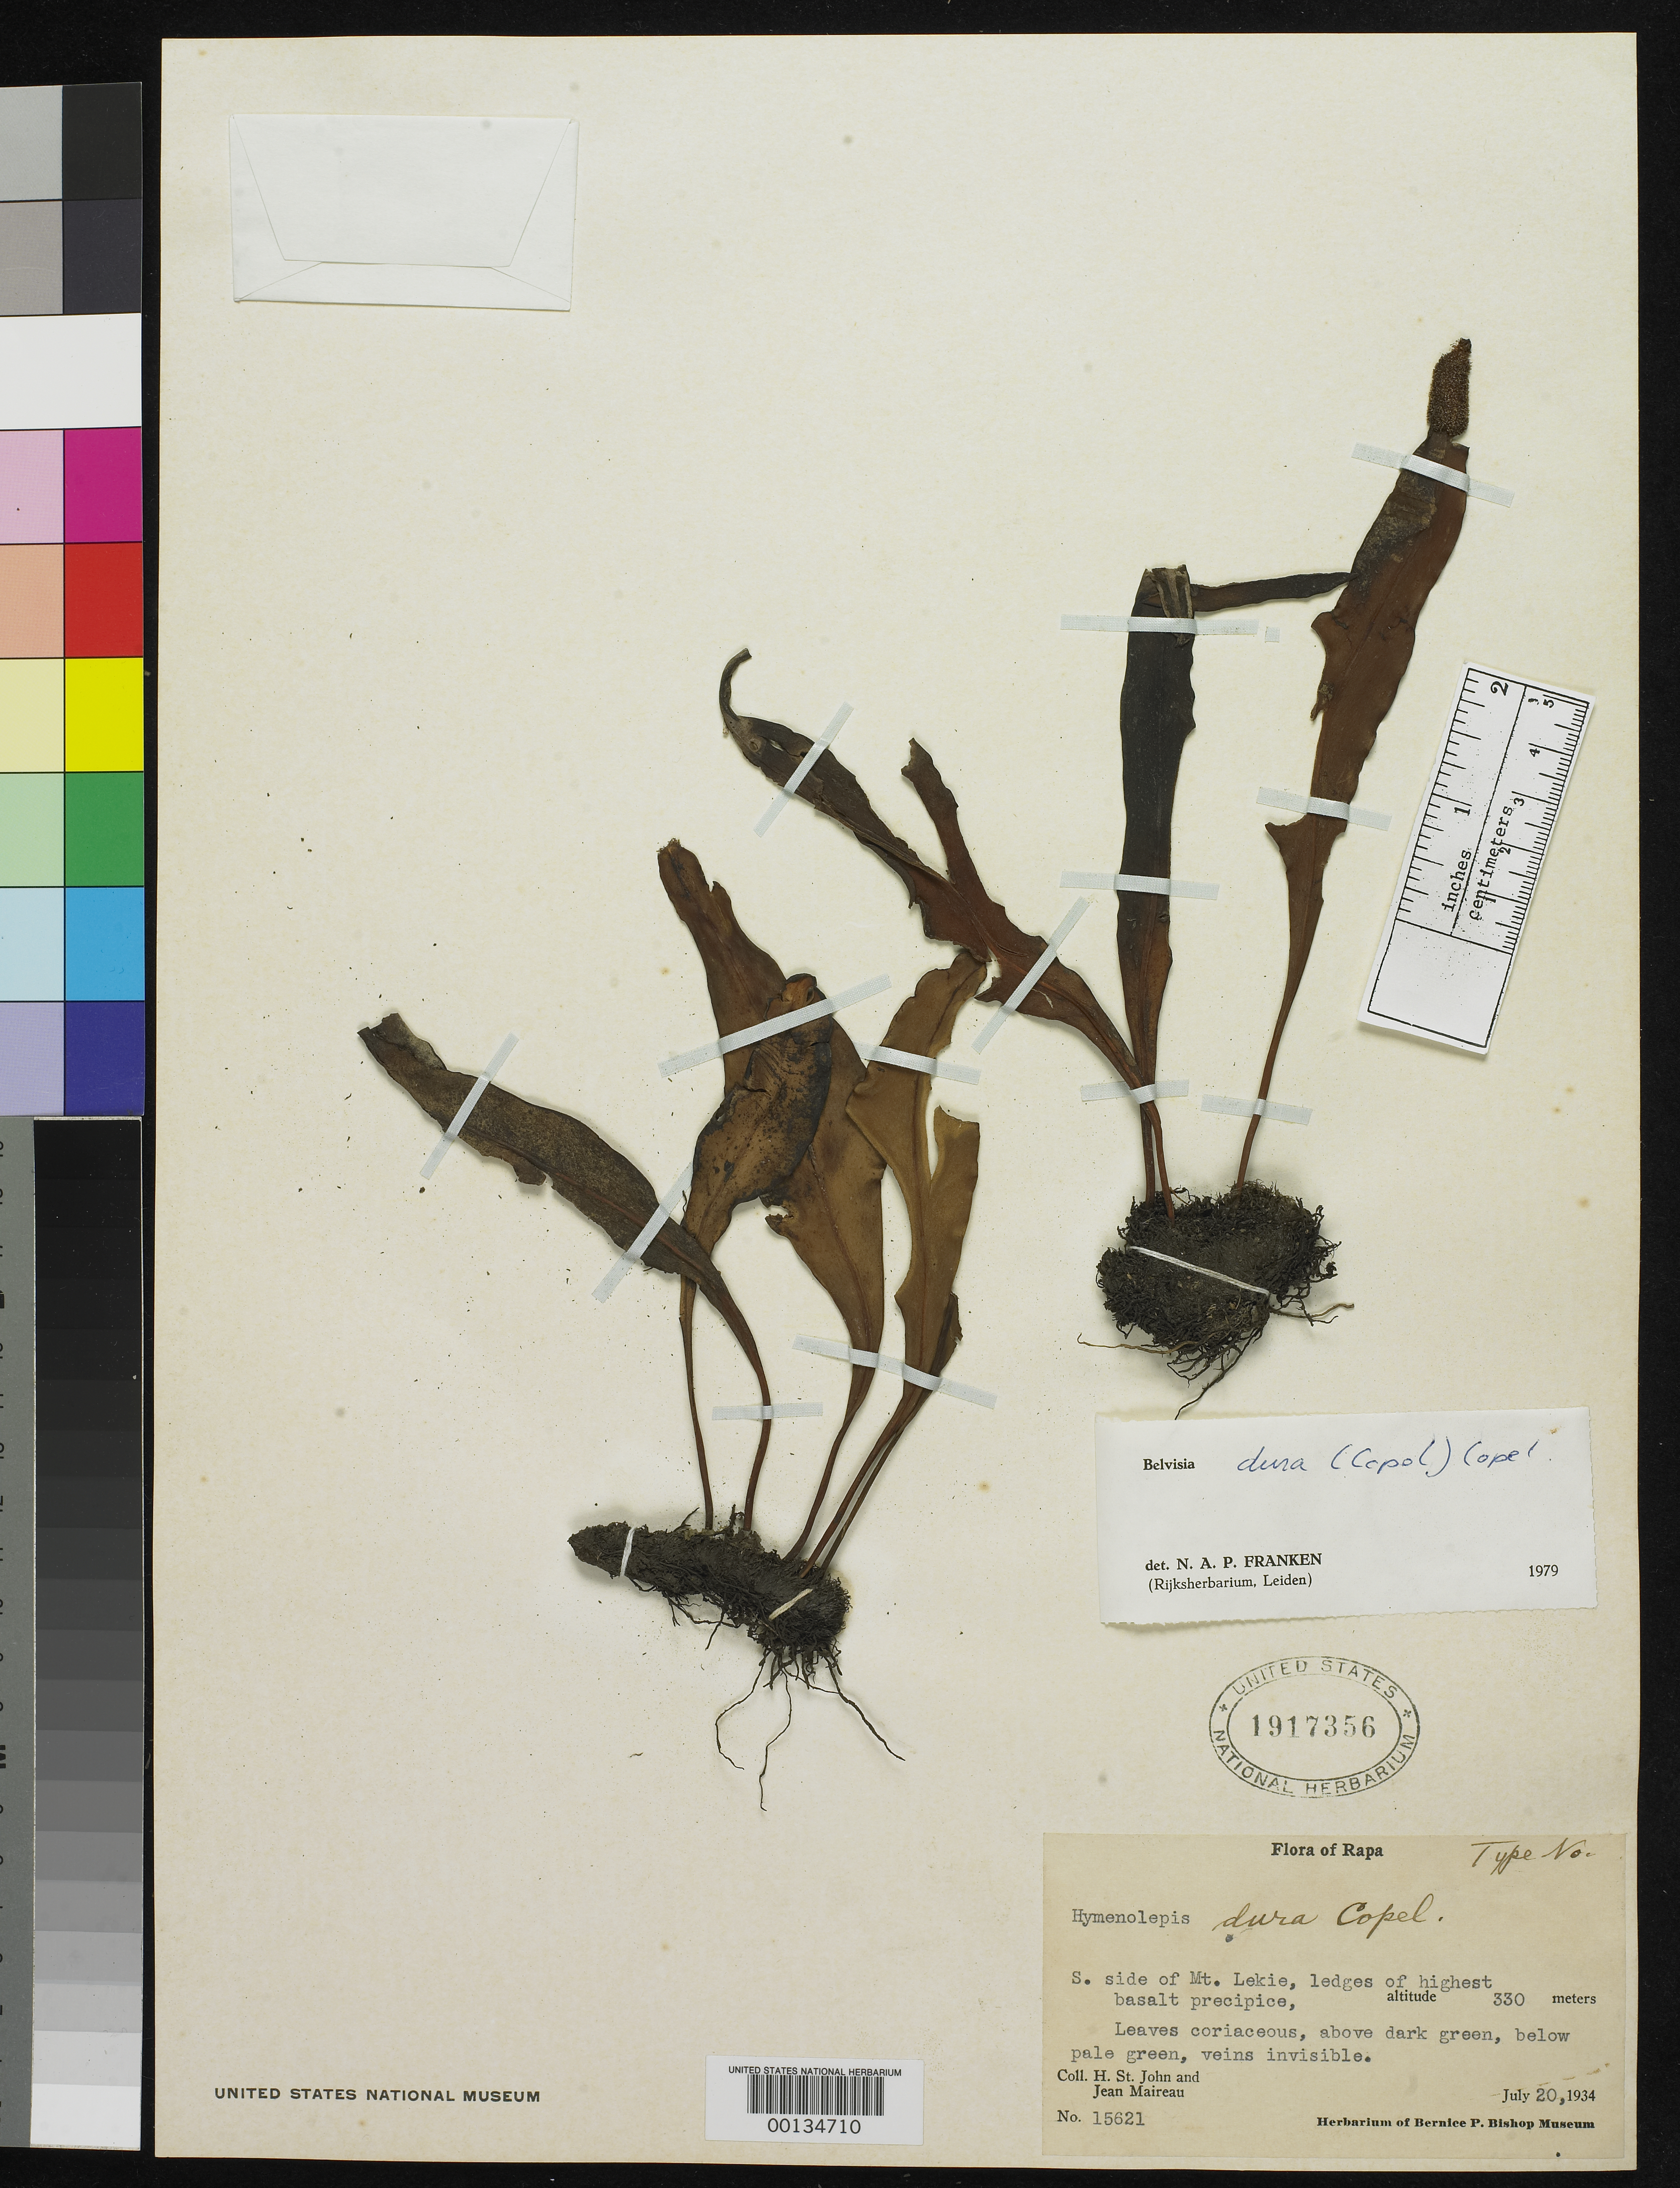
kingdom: Plantae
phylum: Tracheophyta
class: Polypodiopsida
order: Polypodiales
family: Polypodiaceae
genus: Hymenolepis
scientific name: Hymenolepis dura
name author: Copel.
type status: Isotype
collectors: H. St. John & J. Maireau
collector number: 15621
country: French Polynesia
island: Rapa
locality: Rapa Isl.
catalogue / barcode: US 1917356